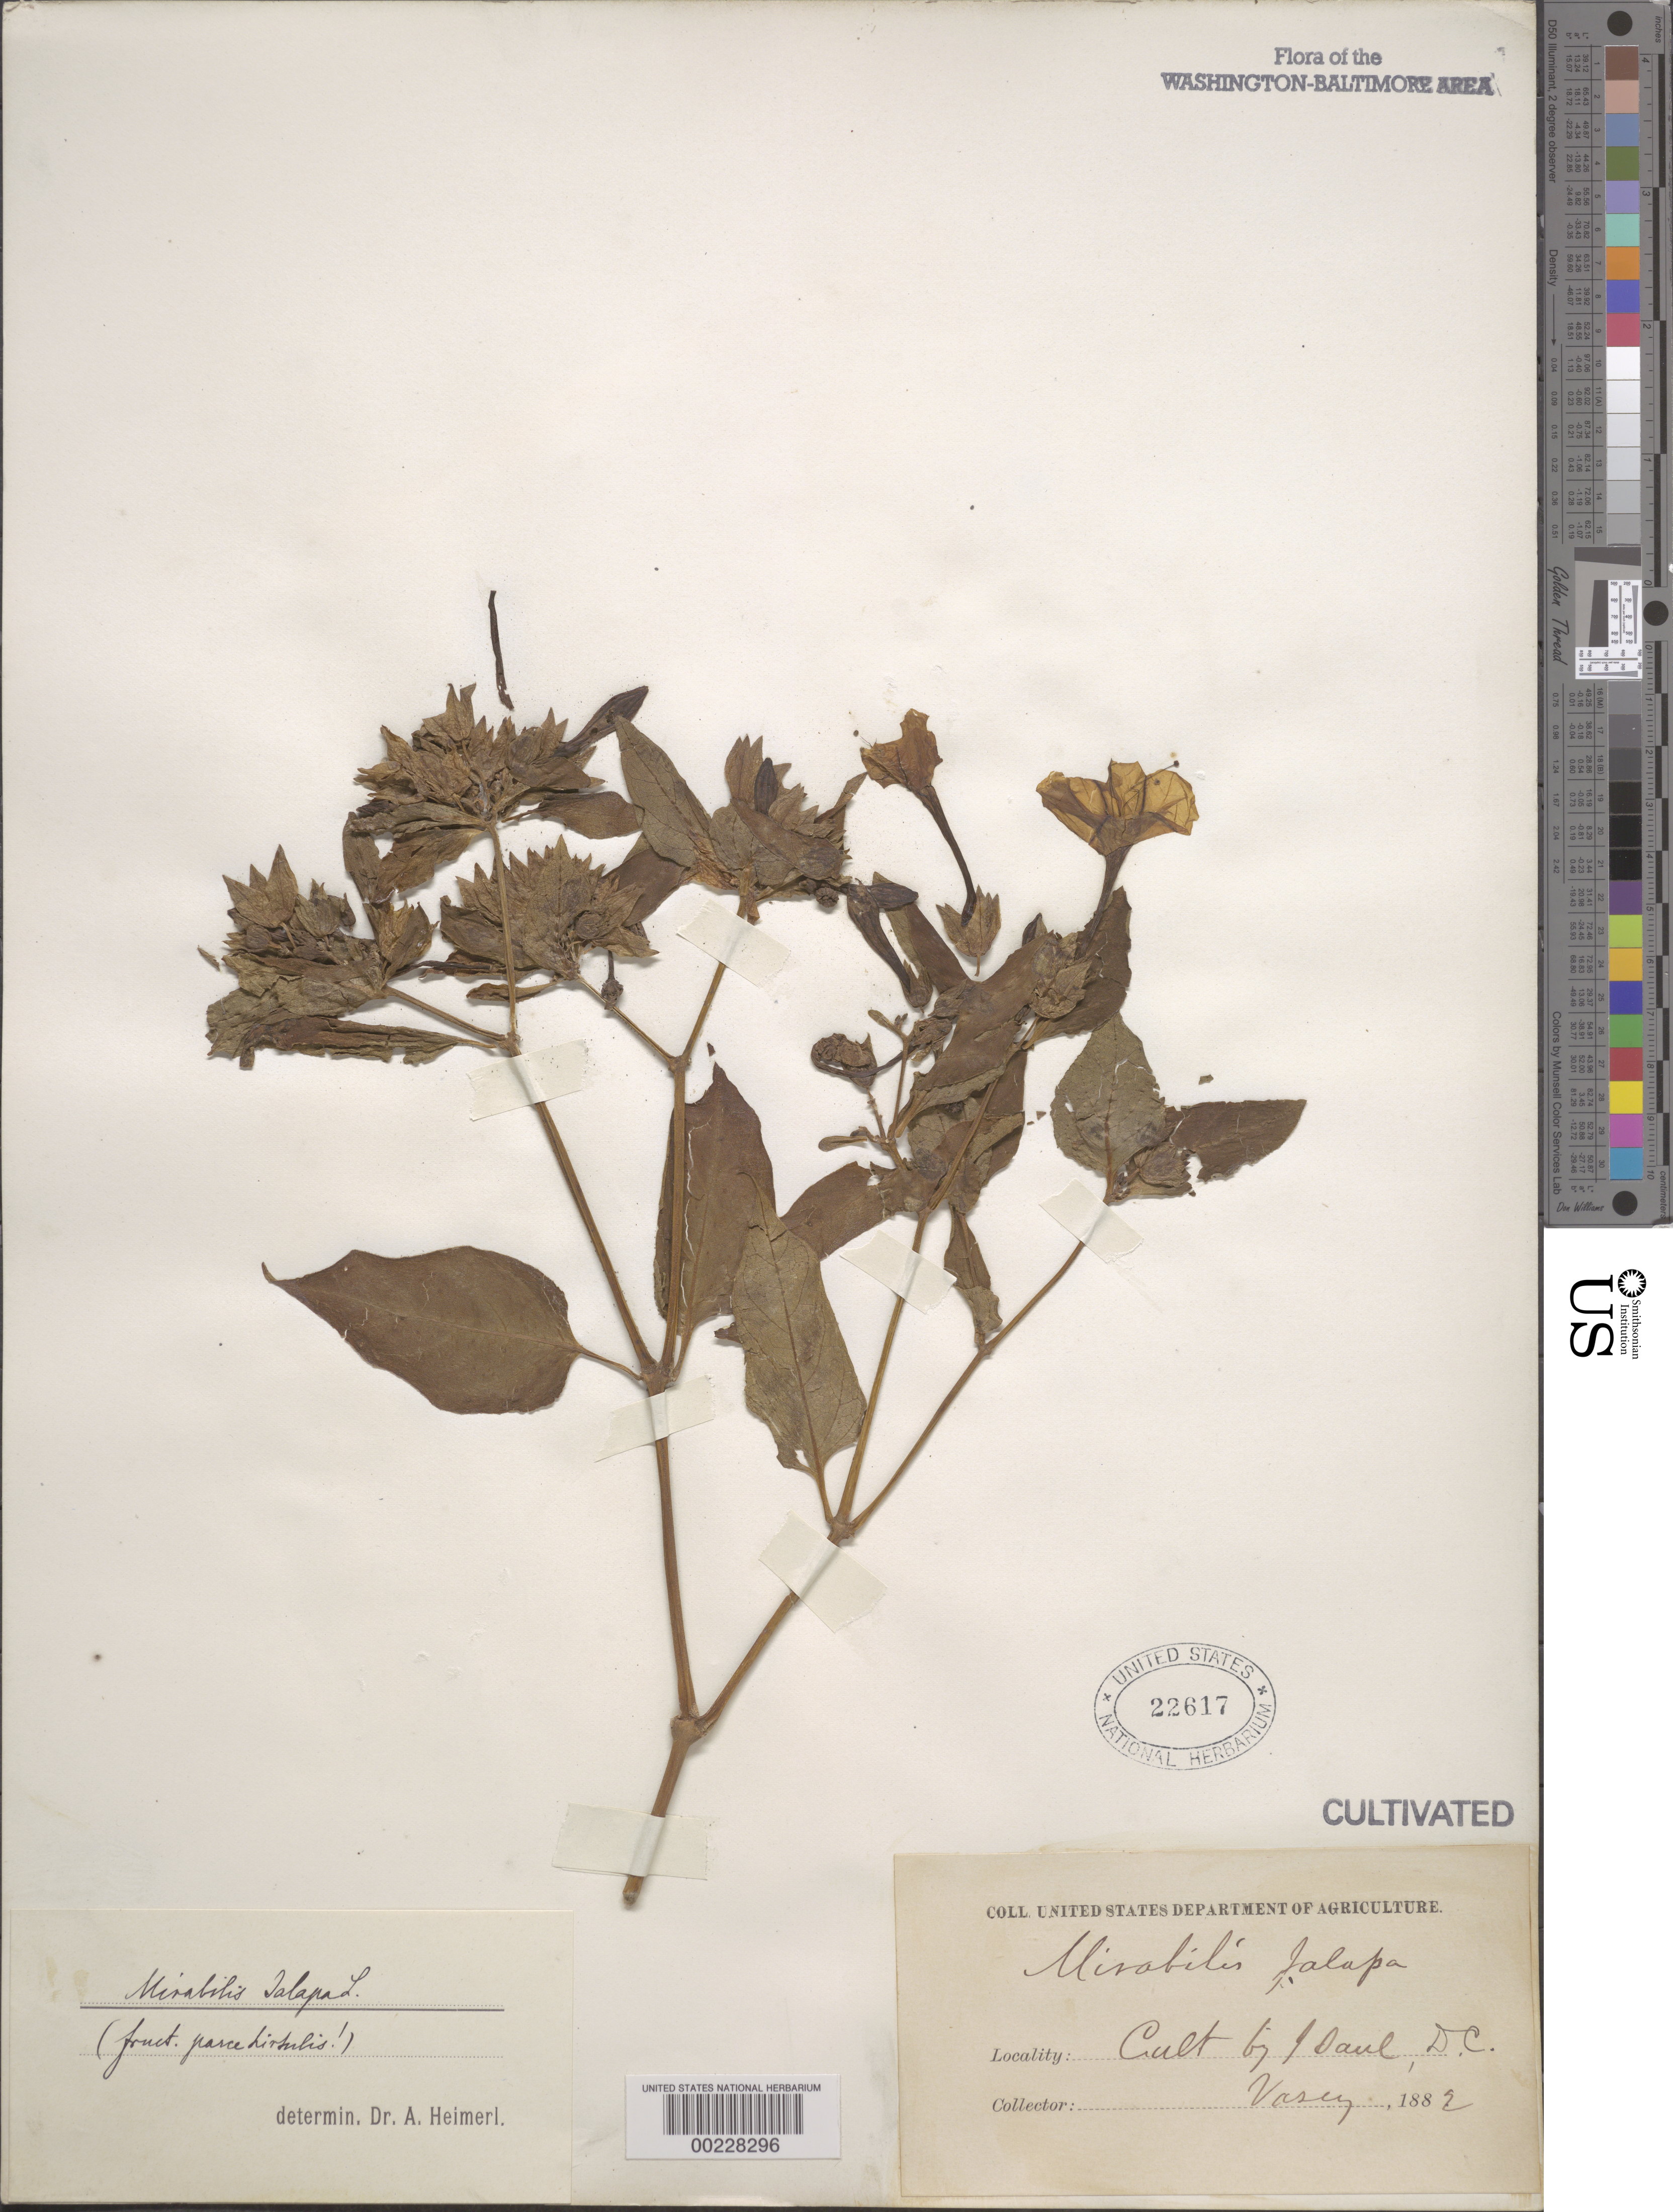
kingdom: Plantae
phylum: Tracheophyta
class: Magnoliopsida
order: Caryophyllales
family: Nyctaginaceae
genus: Mirabilis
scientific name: Mirabilis jalapa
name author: L.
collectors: G. R. Vasey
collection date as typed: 1882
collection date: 1882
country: United States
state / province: District of Columbia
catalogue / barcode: US 22617